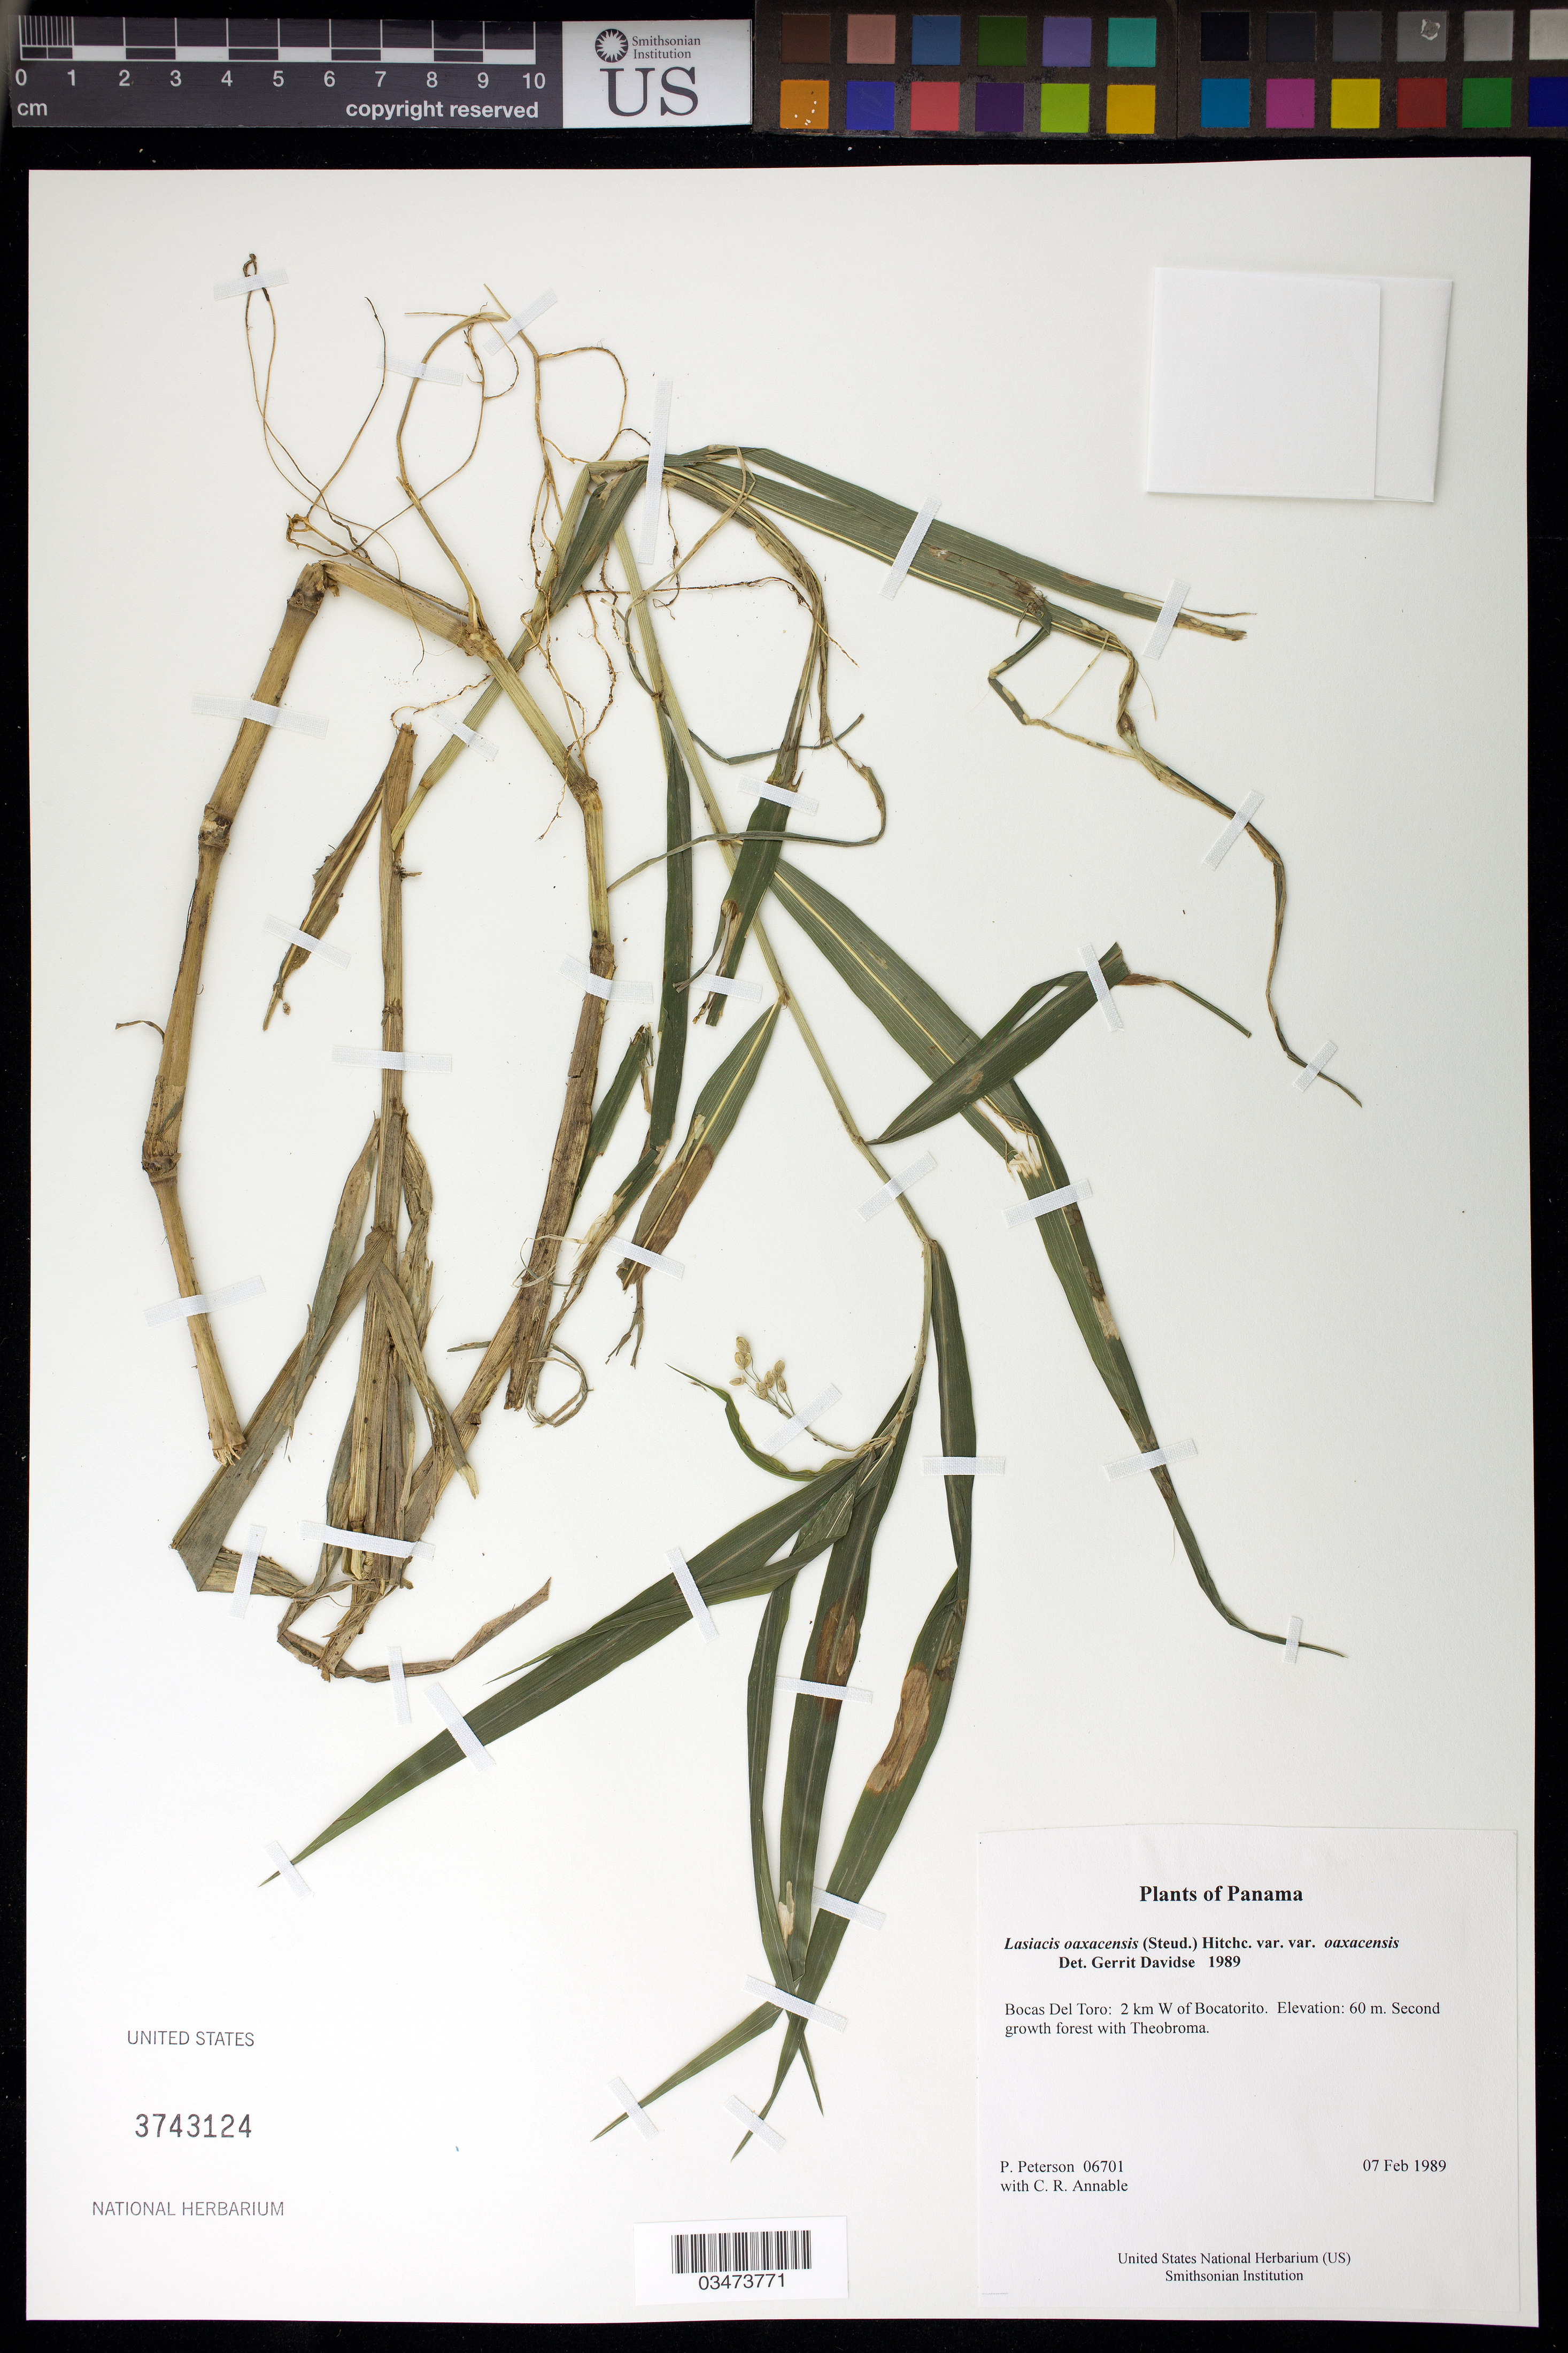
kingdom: Plantae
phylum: Tracheophyta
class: Liliopsida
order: Poales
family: Poaceae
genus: Lasiacis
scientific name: Lasiacis oaxacensis var. oaxacensis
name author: (Steud.) Hitchc.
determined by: Davidse, Gerrit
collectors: P. M. Peterson & C. R. Annable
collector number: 06701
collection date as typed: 07 Feb 1989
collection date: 1989-02-07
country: Panama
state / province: Bocas del Toro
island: San Cristobal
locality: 2 km W of Bocatorito.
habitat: Second growth forest with Theobroma.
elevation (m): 60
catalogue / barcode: US 3743124